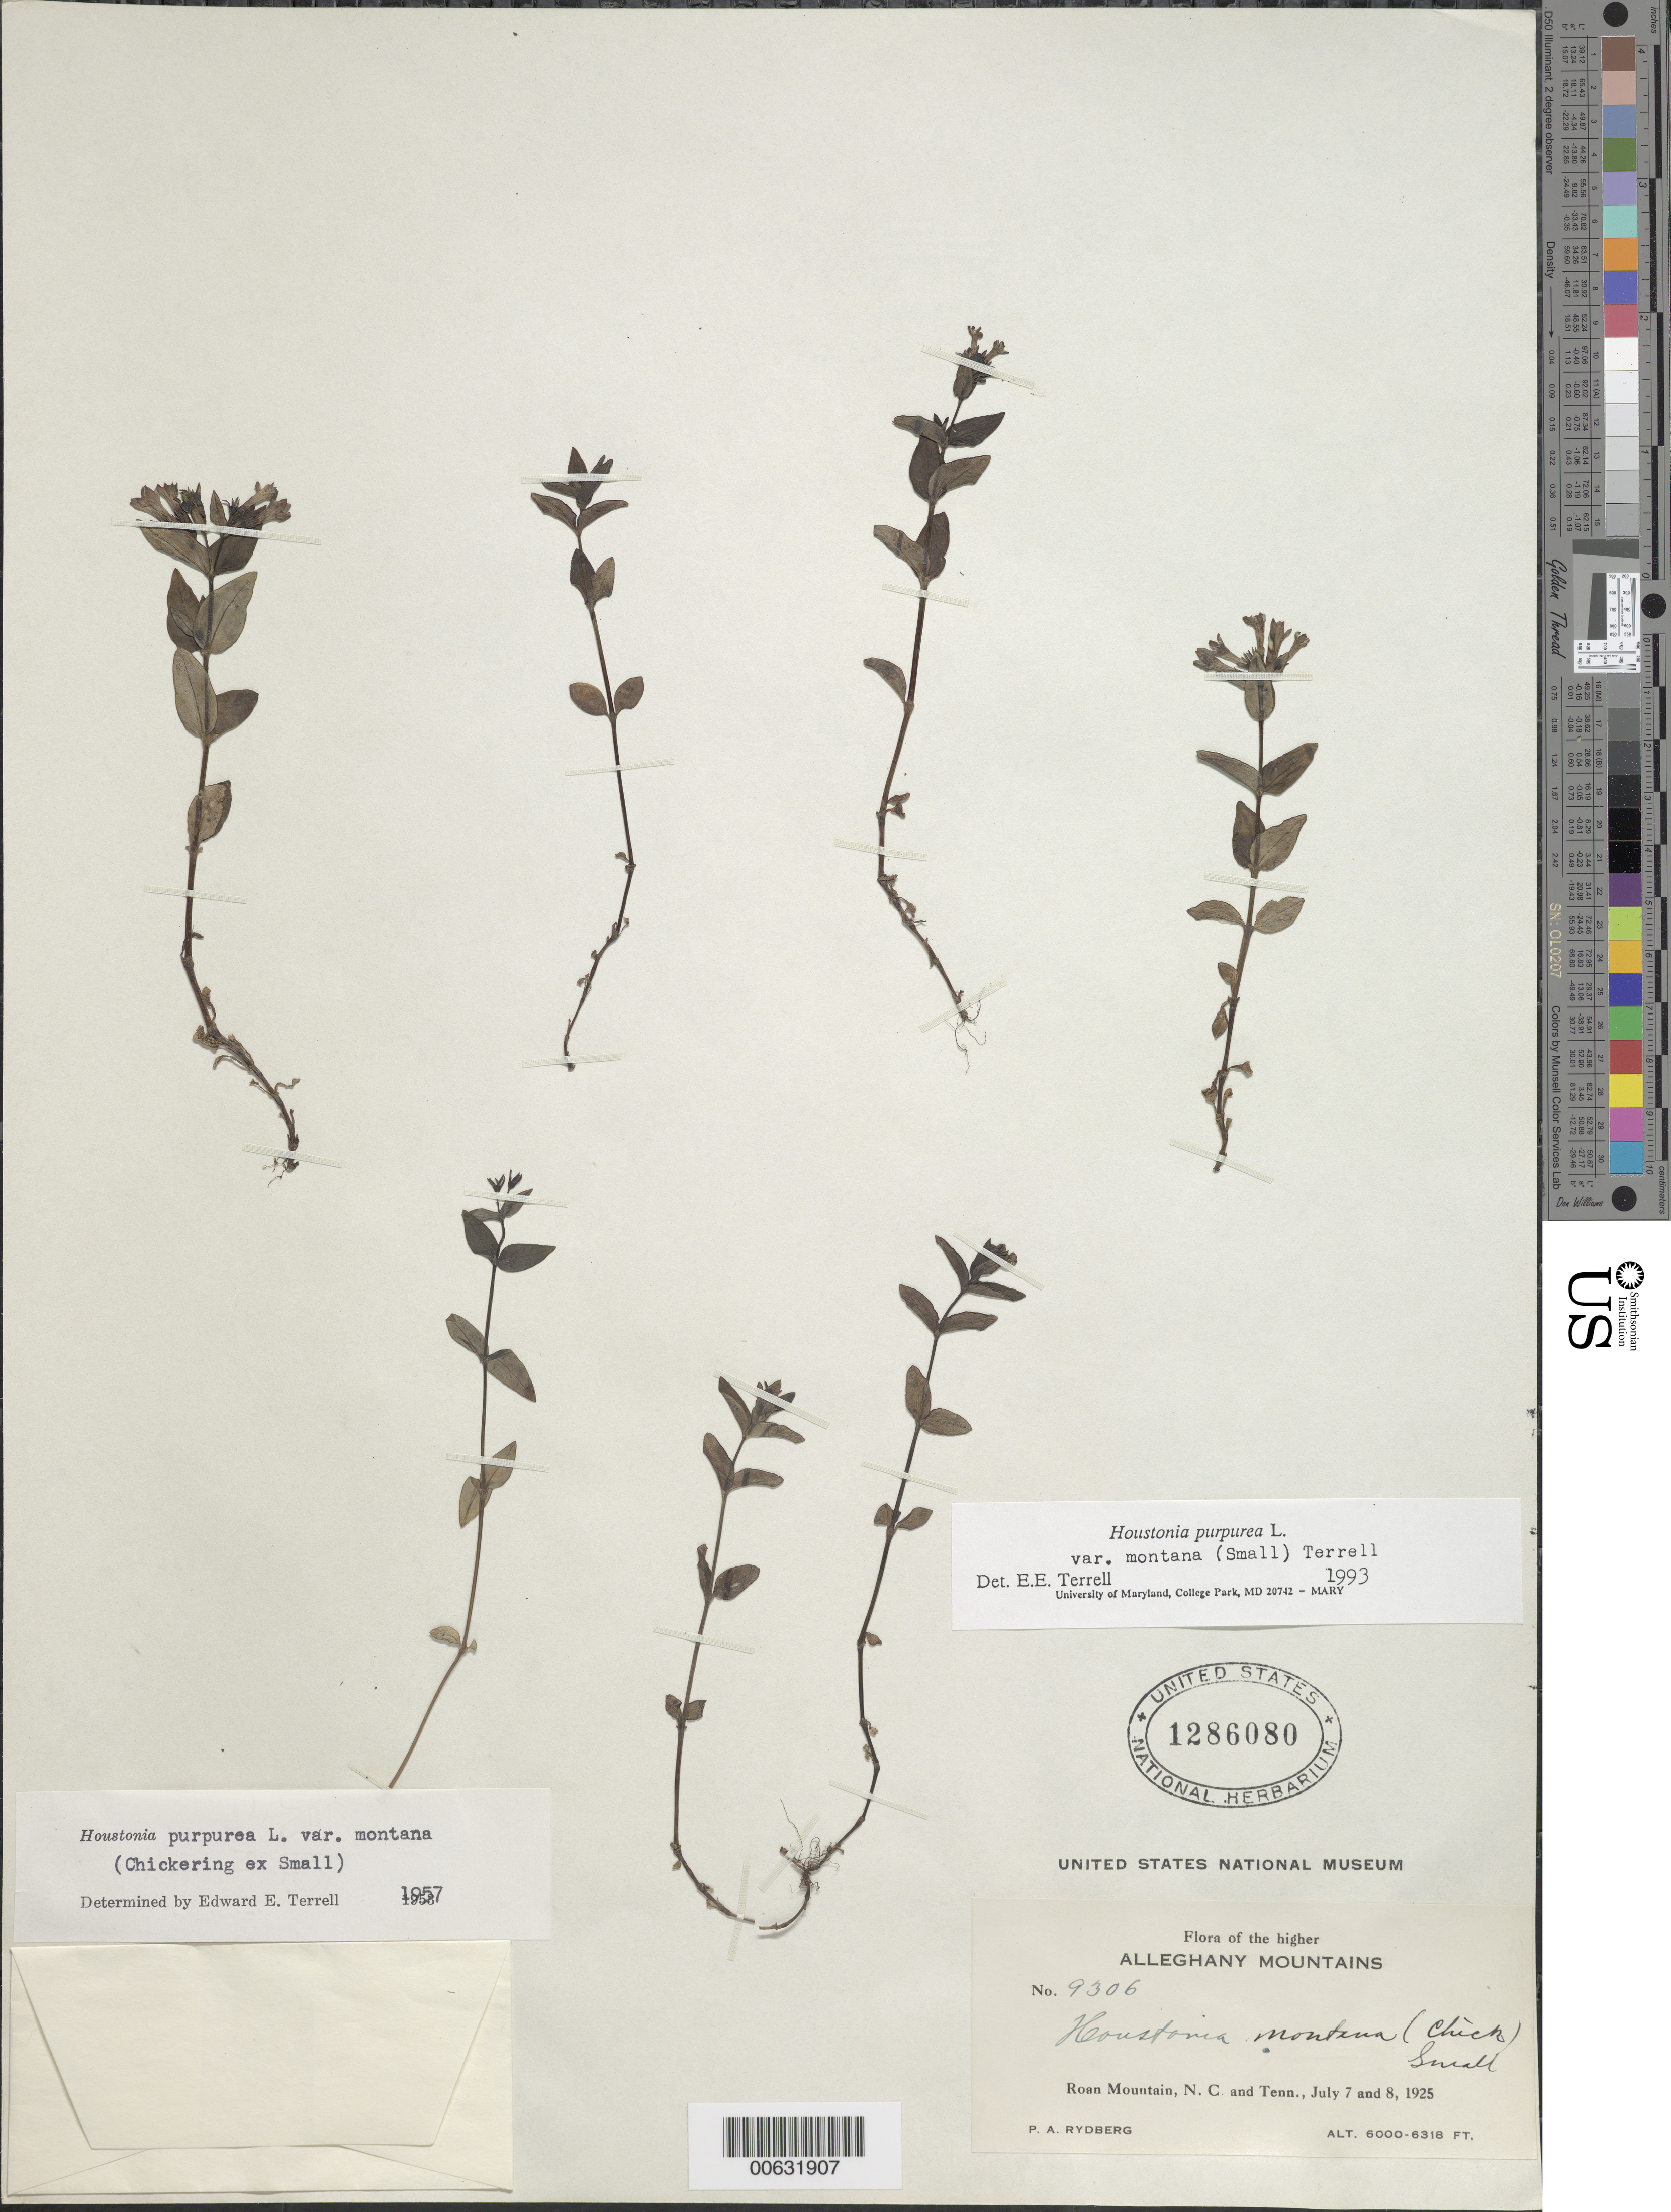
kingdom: Plantae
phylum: Tracheophyta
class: Magnoliopsida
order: Gentianales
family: Rubiaceae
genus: Houstonia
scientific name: Houstonia purpurea var. montana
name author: (Small) Terrell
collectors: P. A. Rydberg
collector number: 9306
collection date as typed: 07 Jul 1925 and 08 Jul 1925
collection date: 1925-07-07,1925-07-08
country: United States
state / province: North Carolina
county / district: Mitchell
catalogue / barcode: US 1286080